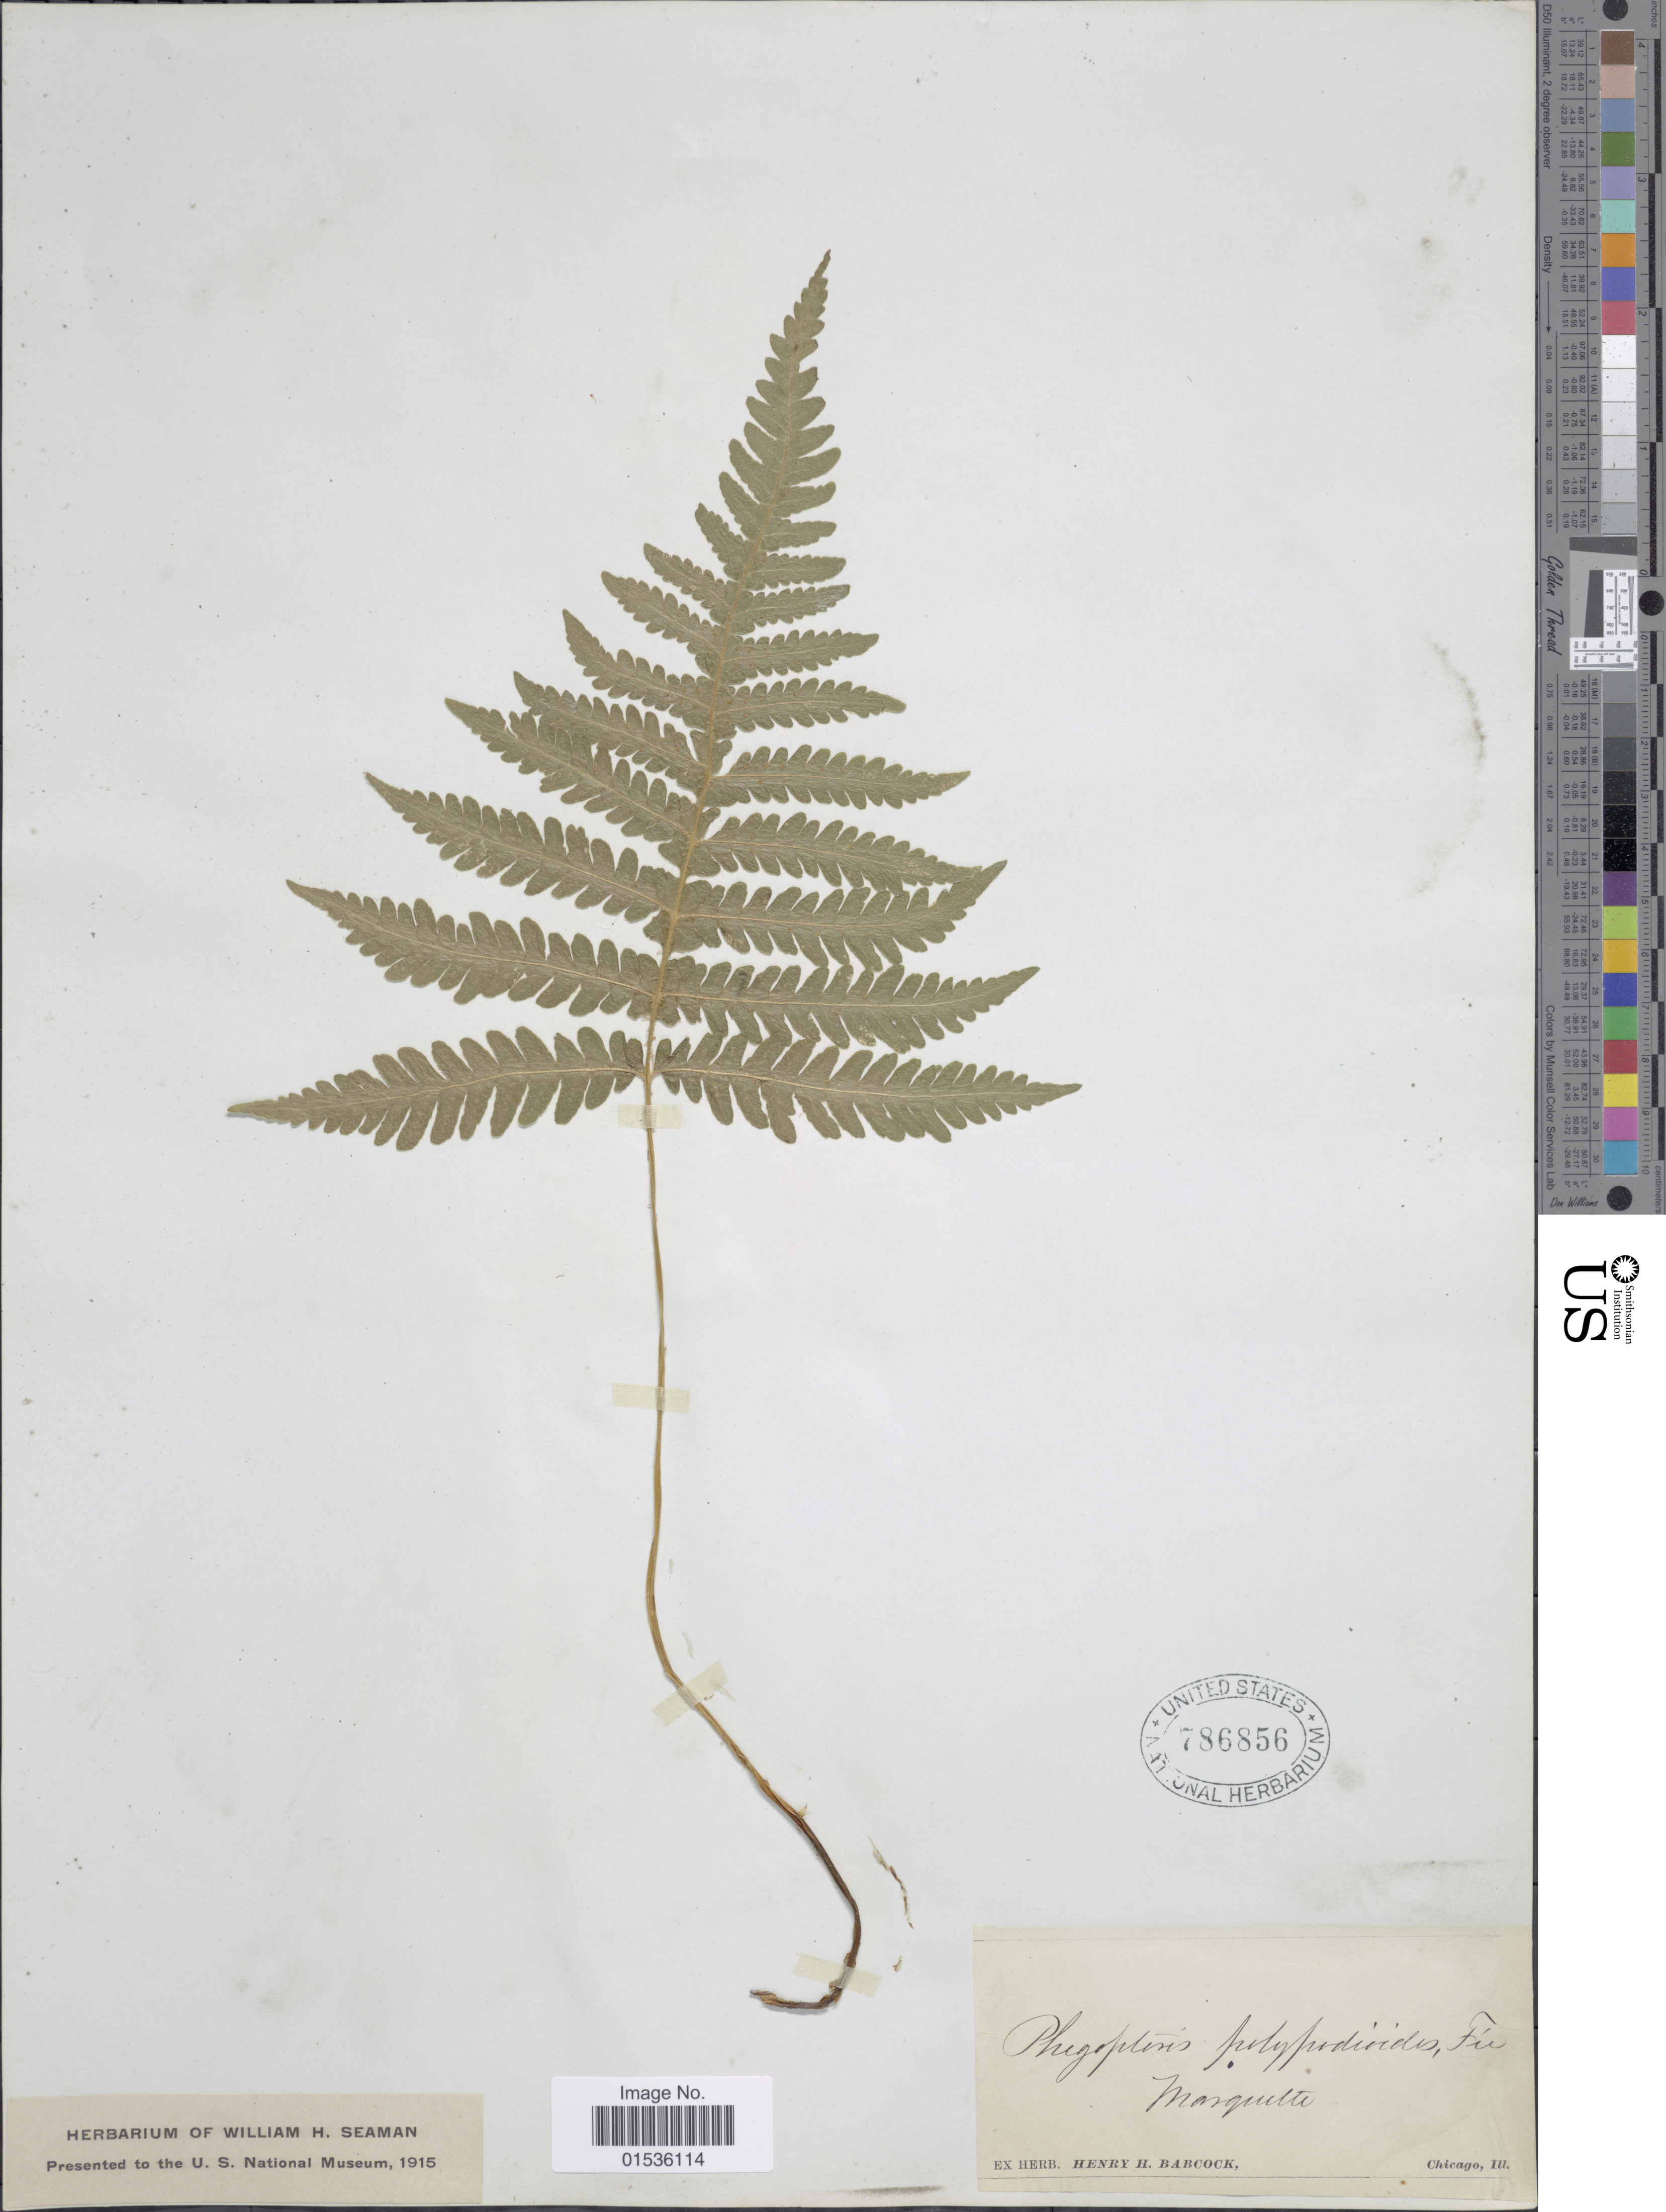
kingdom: Plantae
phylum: Tracheophyta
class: Polypodiopsida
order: Polypodiales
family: Thelypteridaceae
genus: Phegopteris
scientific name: Phegopteris connectilis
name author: (Michx.) Watt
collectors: ex herb. Henry Homes Babcock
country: United States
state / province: Illinois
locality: Chicago, Ill. Monquitu.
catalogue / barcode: US 786856